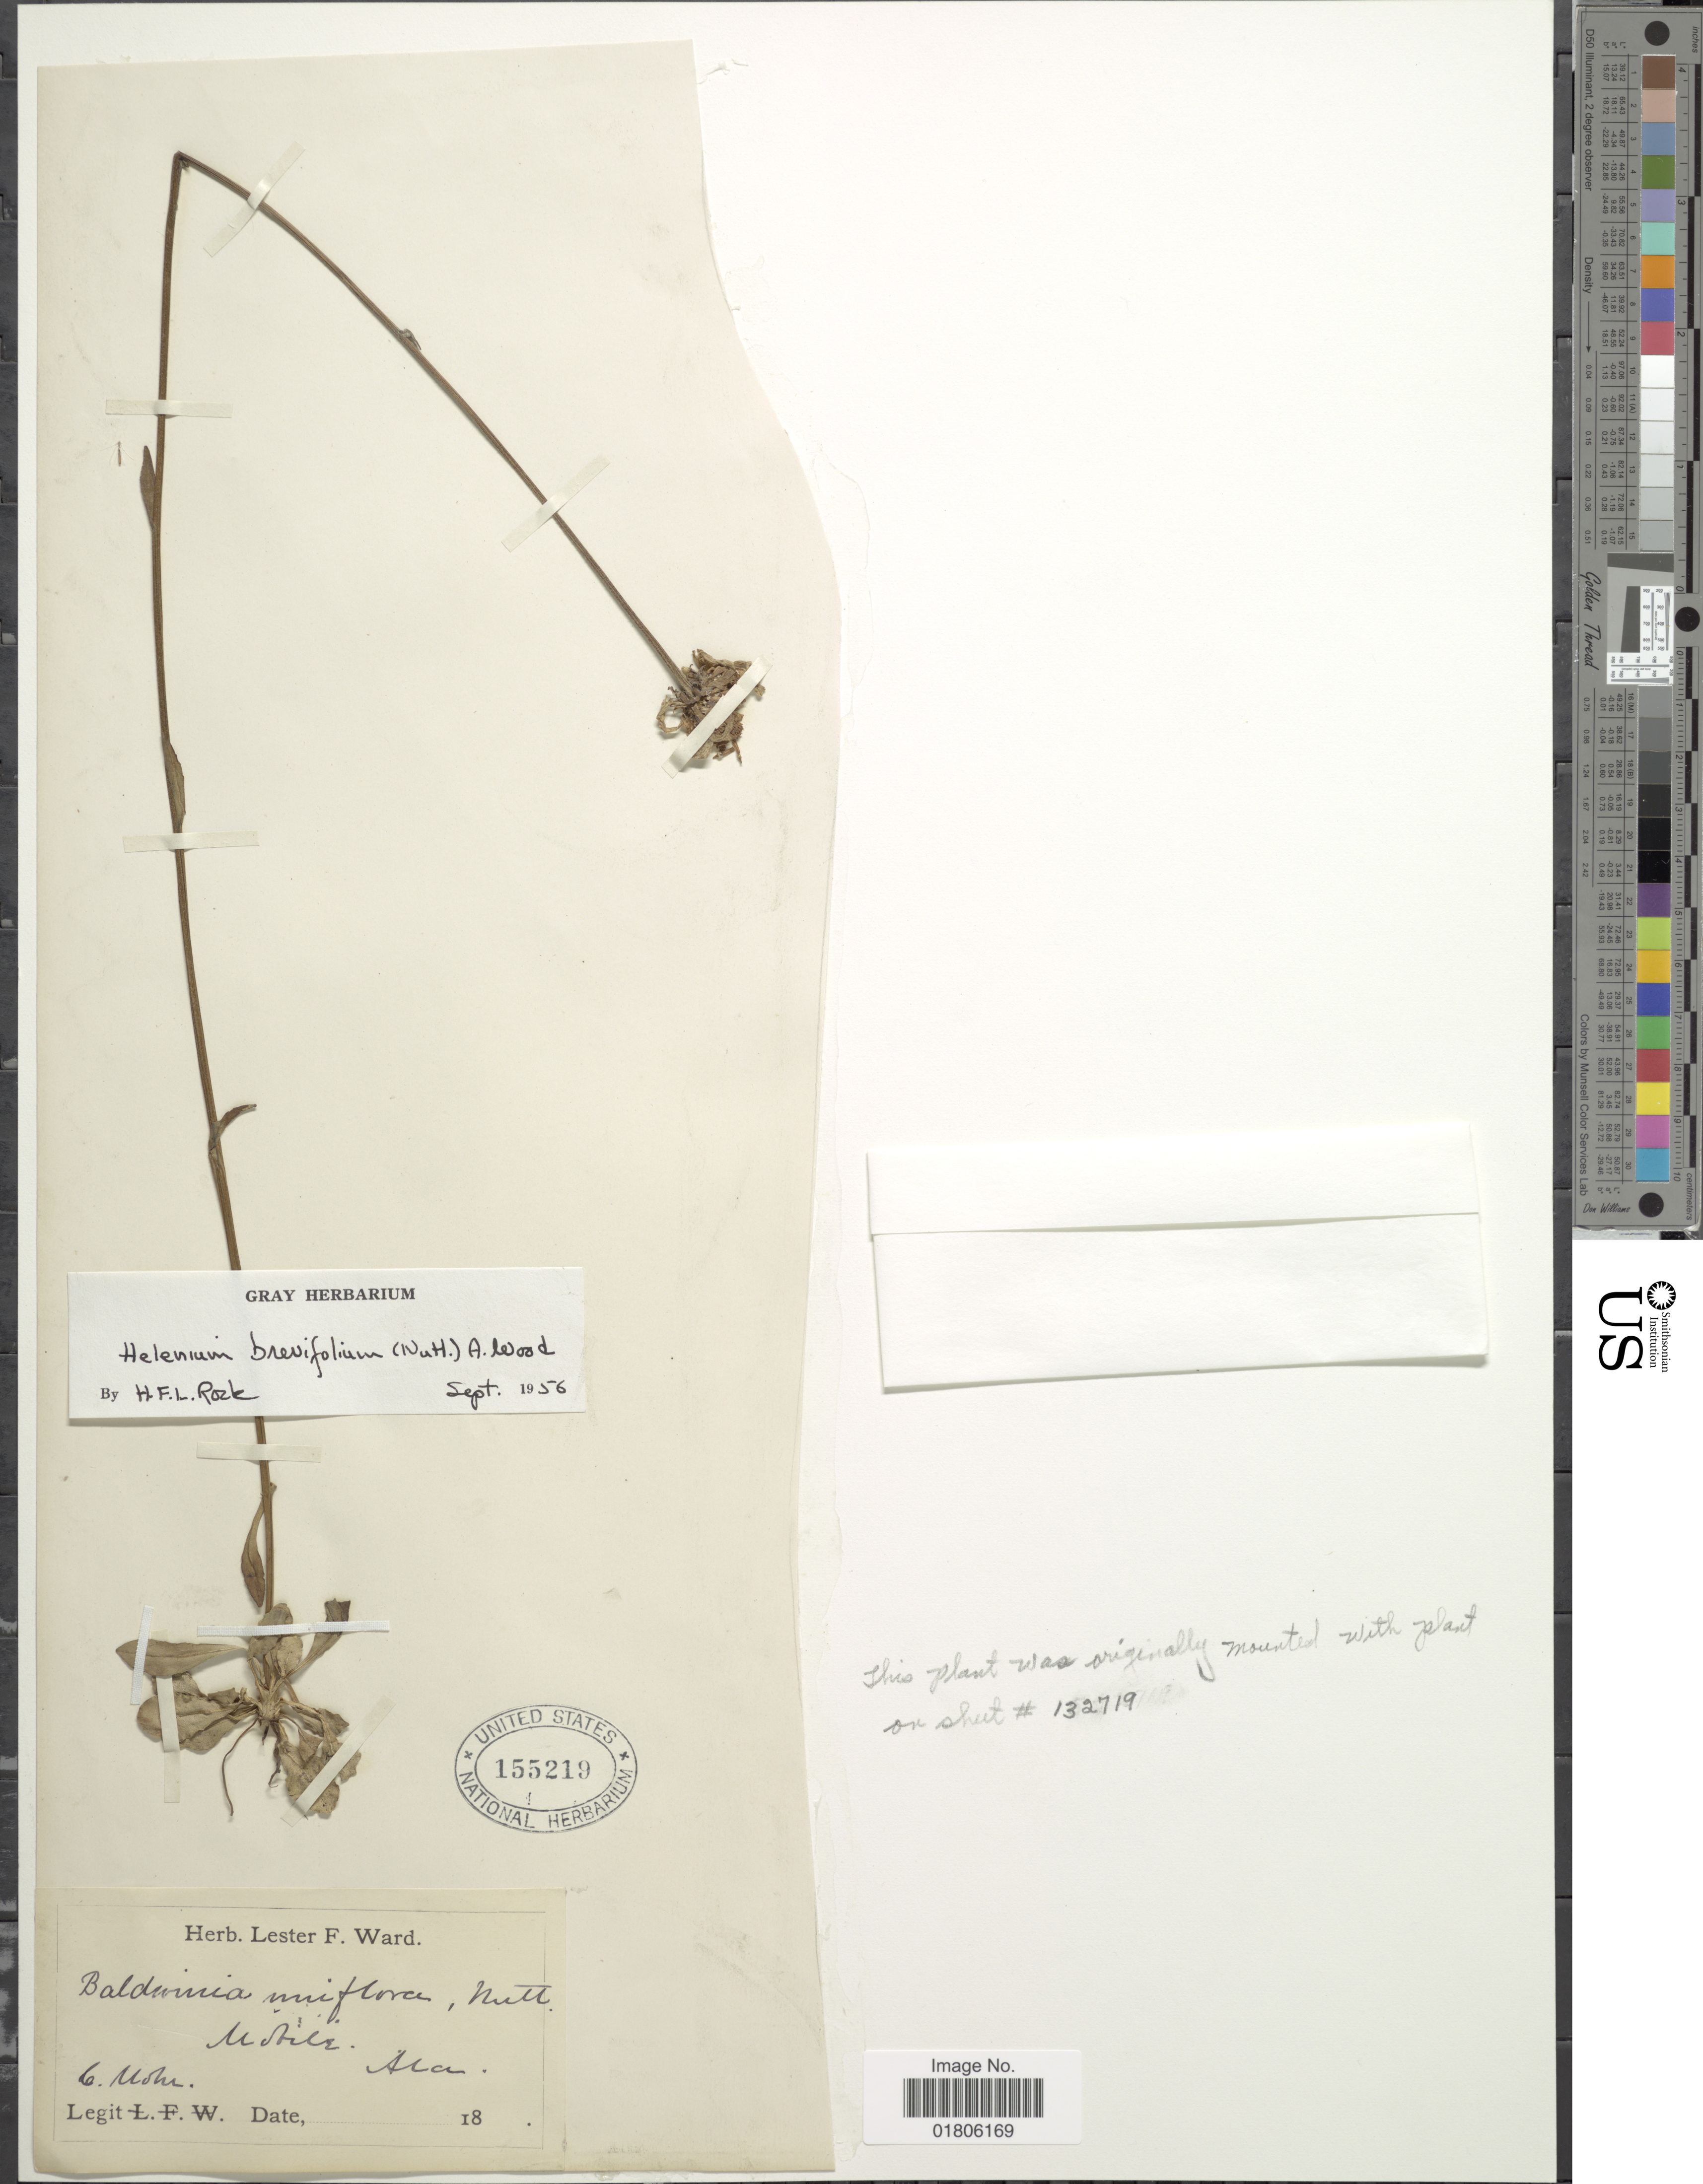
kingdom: Plantae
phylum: Tracheophyta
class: Magnoliopsida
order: Asterales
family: Asteraceae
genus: Helenium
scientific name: Helenium brevifolium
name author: (Nutt.) Alph. Wood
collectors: C. T. Mohr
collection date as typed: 18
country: United States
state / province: Alabama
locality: Mobile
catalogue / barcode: US 155219